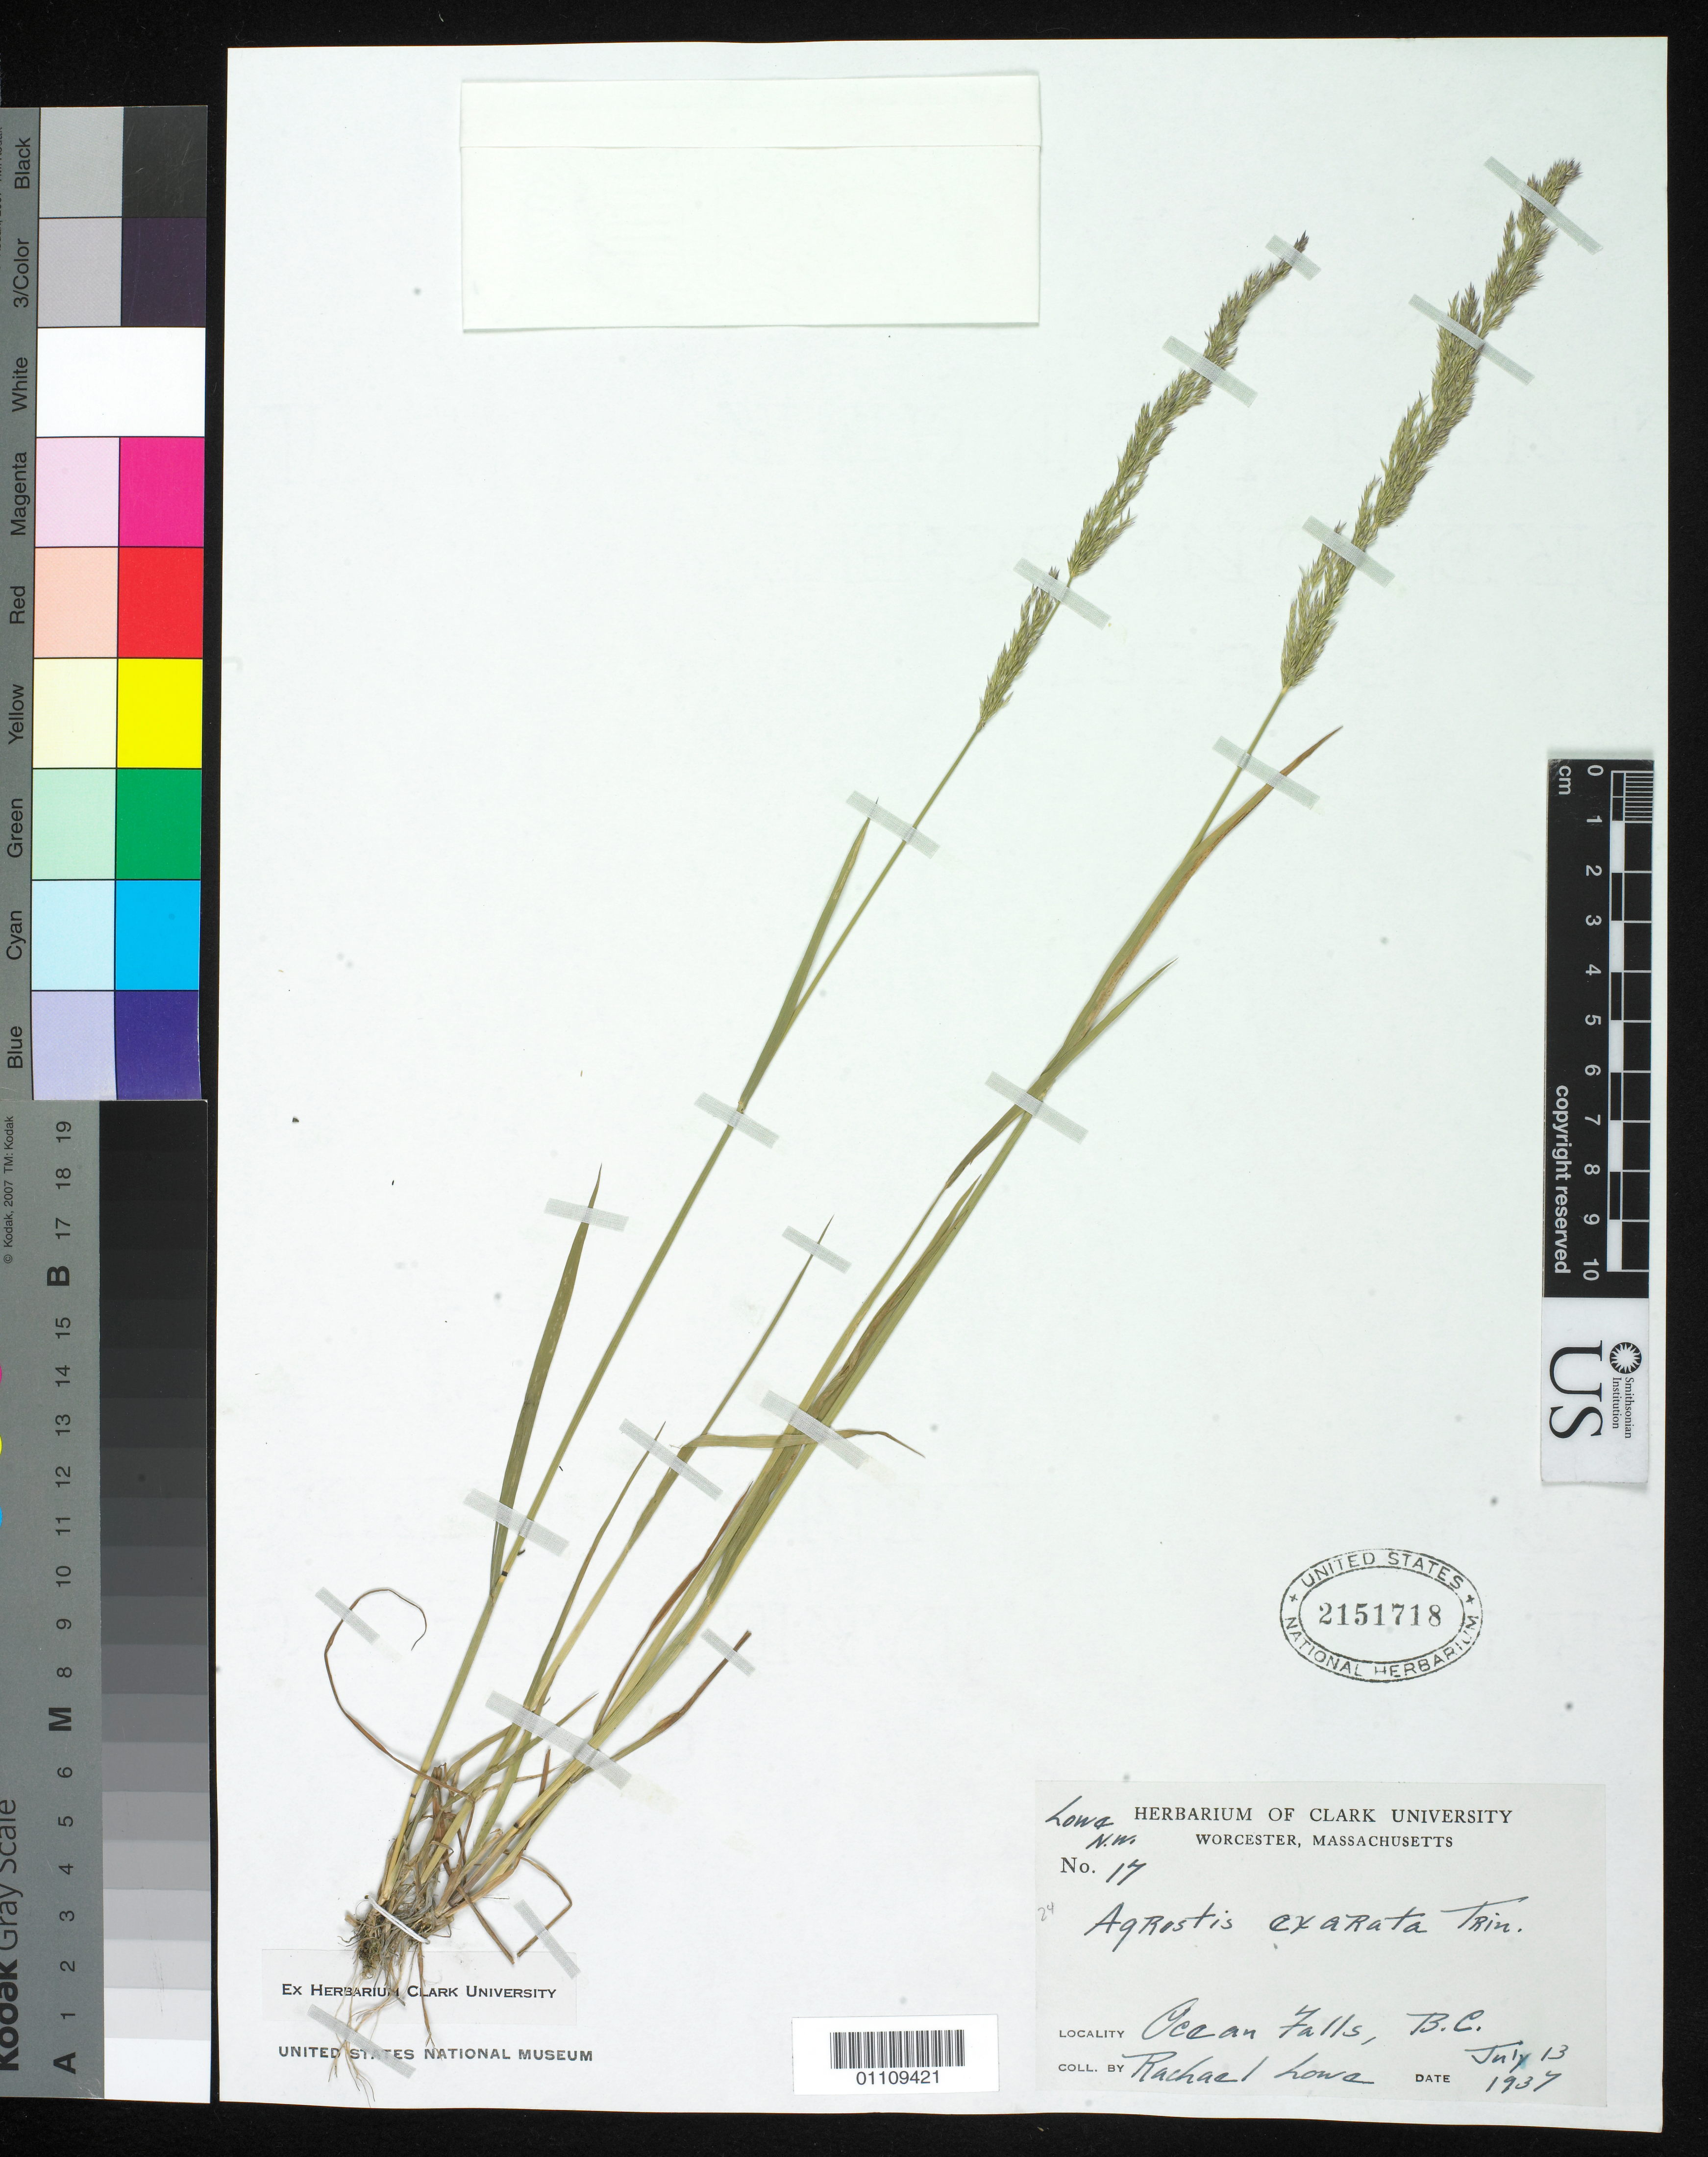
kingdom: Plantae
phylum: Tracheophyta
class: Liliopsida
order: Poales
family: Poaceae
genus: Agrostis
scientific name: Agrostis exarata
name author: Trin.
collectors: R. Lowe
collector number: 17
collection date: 1937-07-13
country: Canada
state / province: British Columbia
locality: Ocean Falls.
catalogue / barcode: US 2151718